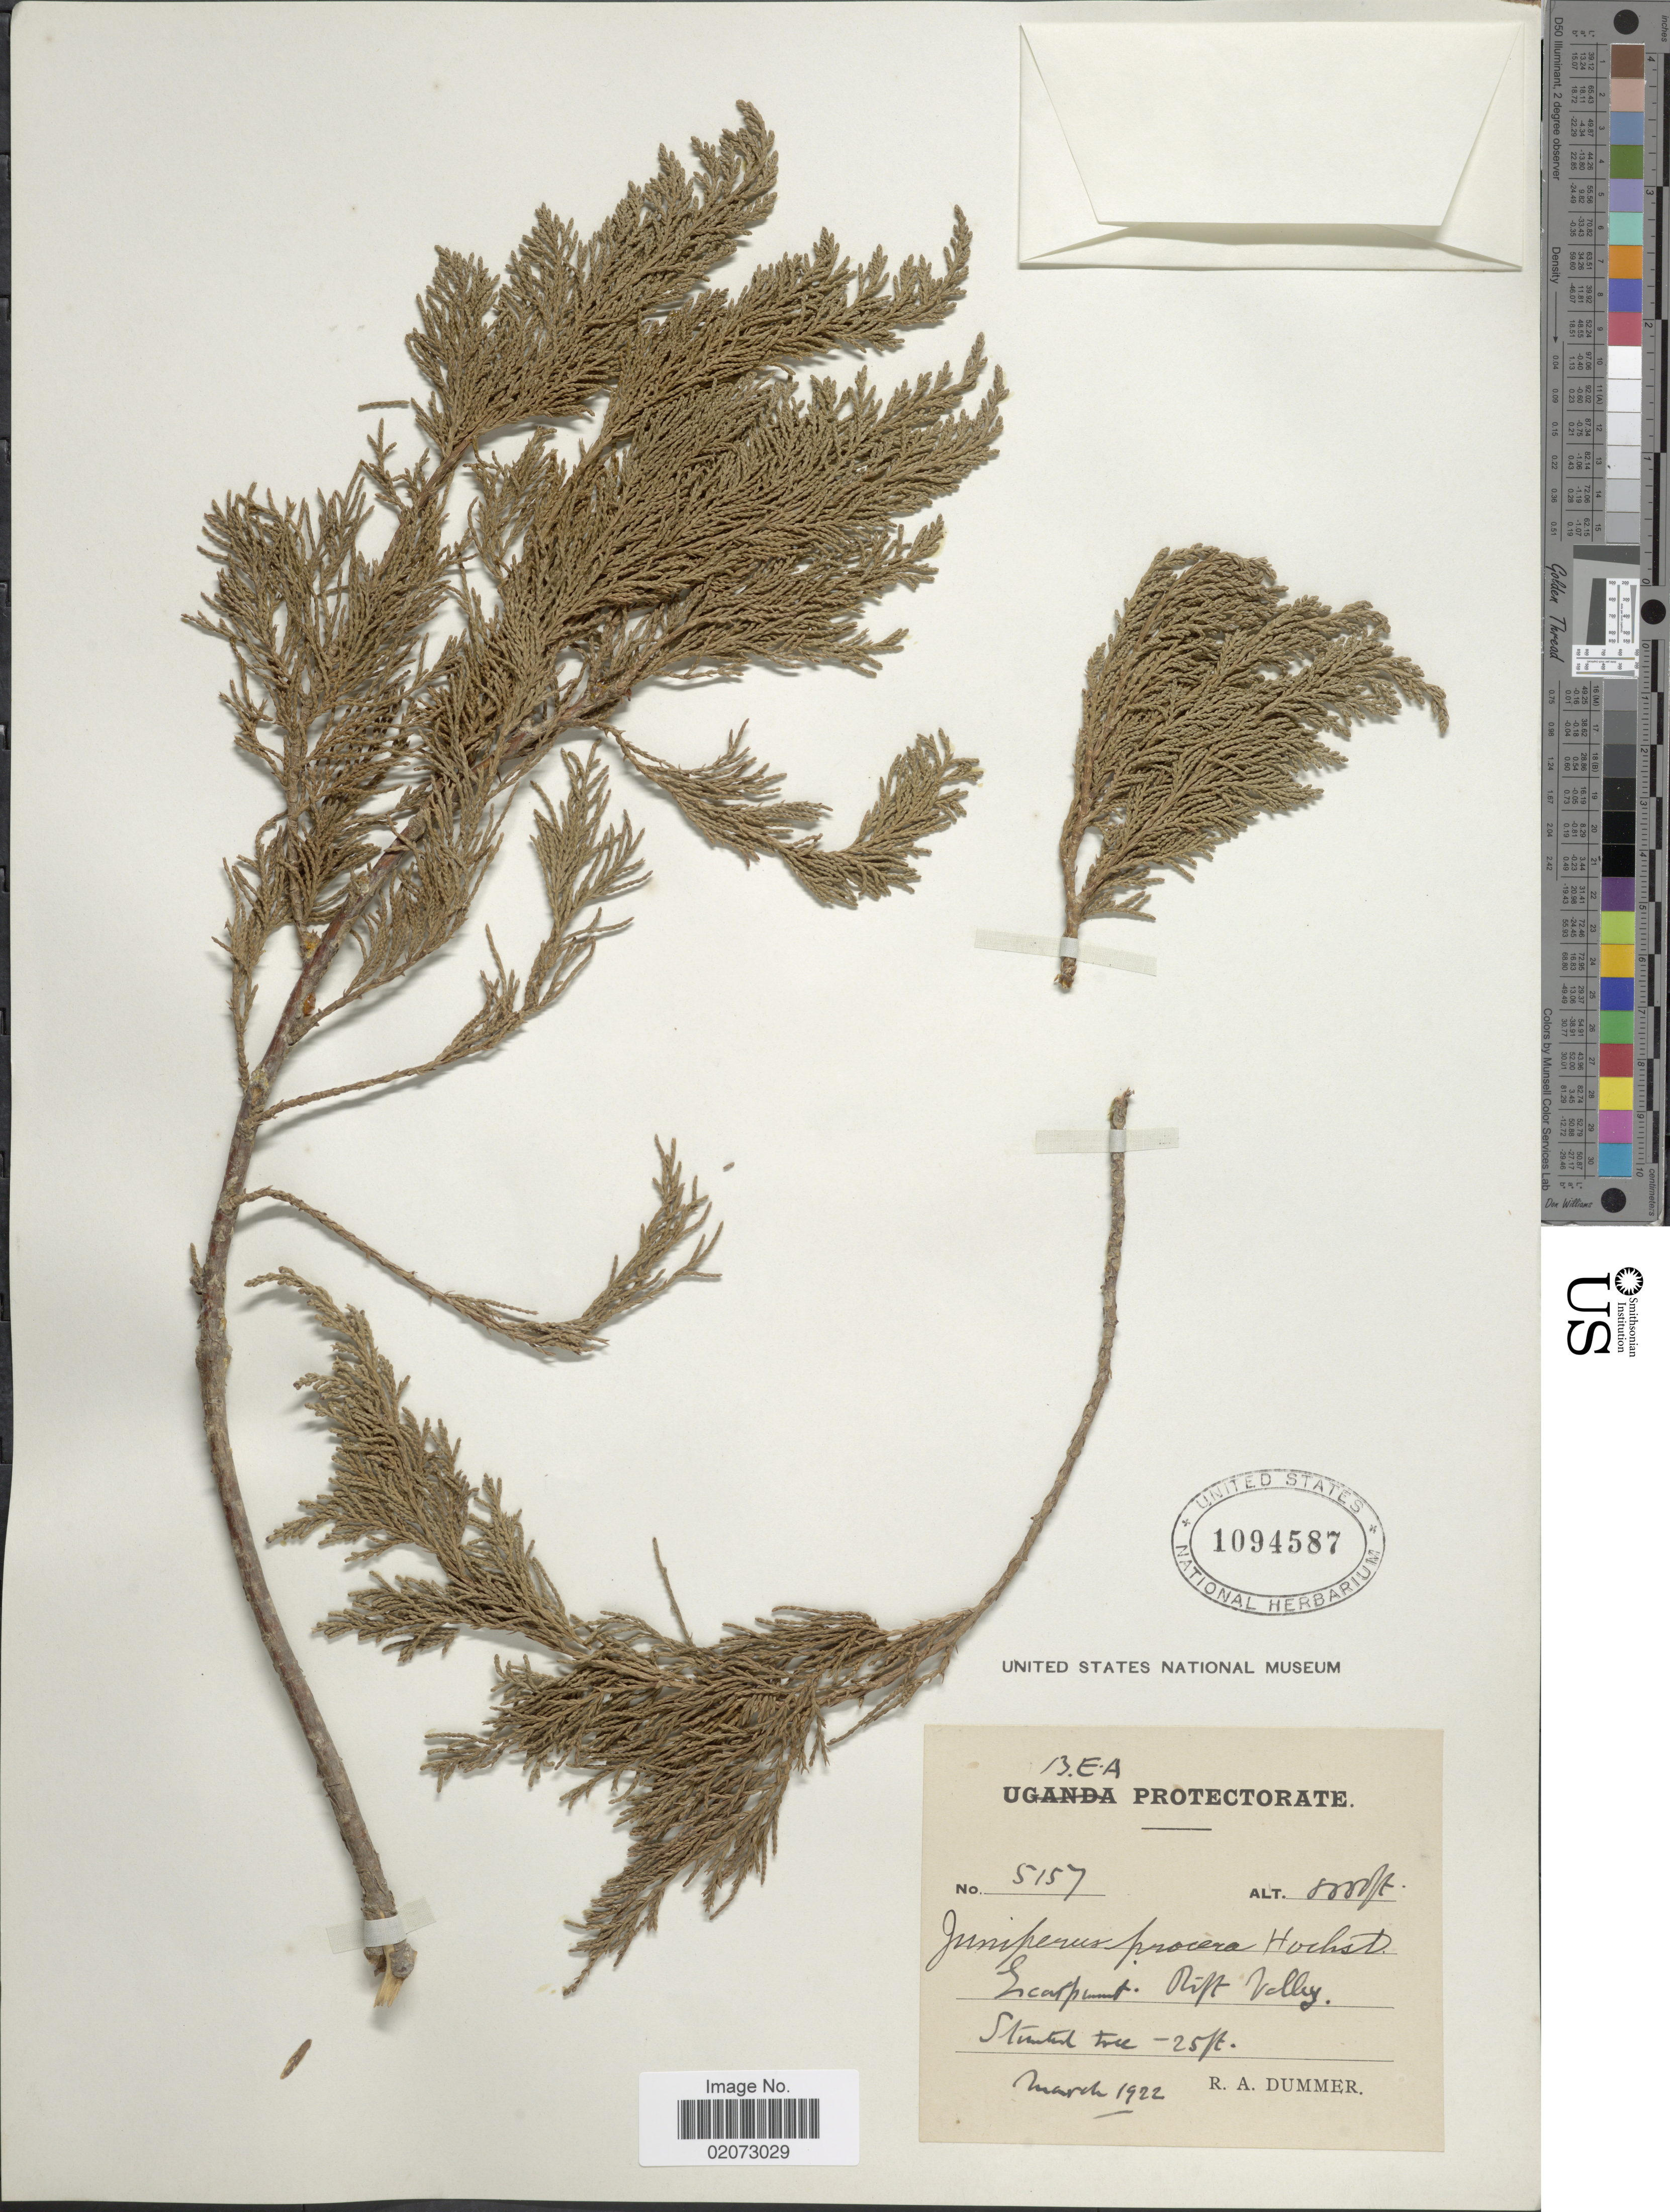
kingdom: Plantae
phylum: Tracheophyta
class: Pinopsida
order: Pinales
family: Cupressaceae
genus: Juniperus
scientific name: Juniperus procera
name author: Hochst. ex Endl.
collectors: R. Dümmer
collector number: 5157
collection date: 1922-03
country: Kenya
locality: Escarpment: Rift valley B.E.A. Protectorate.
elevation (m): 2438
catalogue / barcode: US 1094587